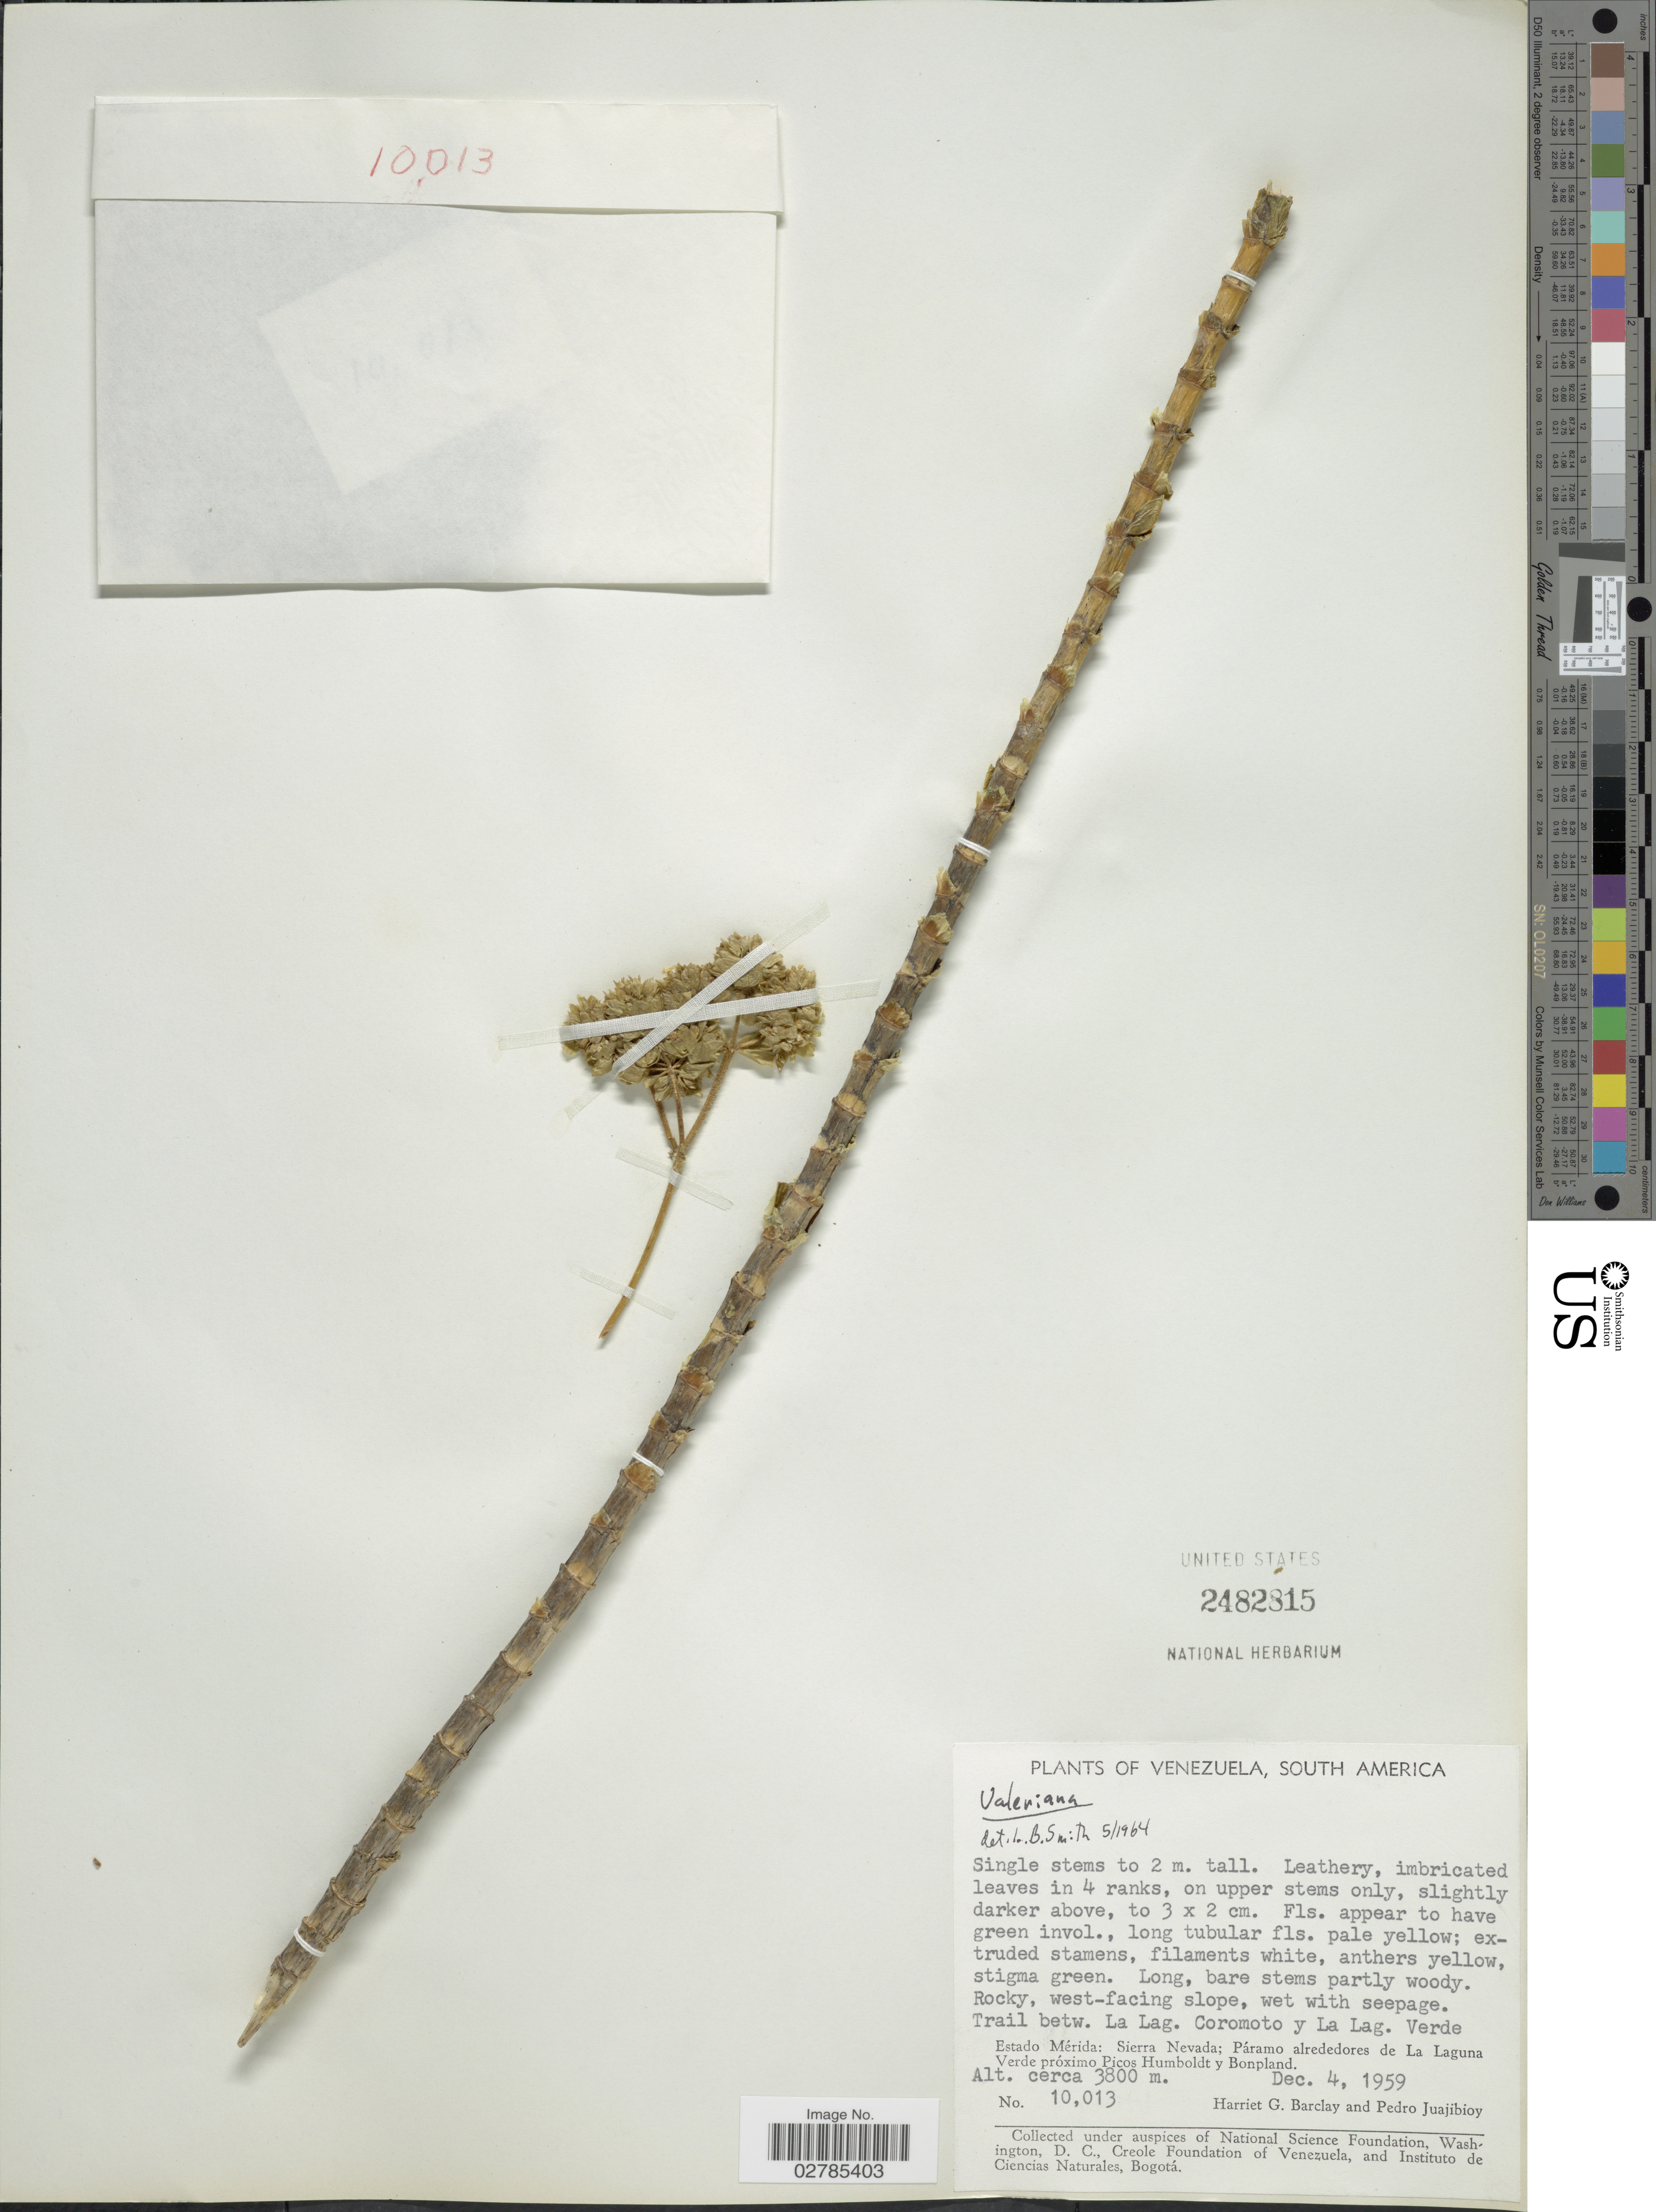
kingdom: Plantae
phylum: Tracheophyta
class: Magnoliopsida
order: Dipsacales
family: Caprifoliaceae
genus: Valeriana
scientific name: Valeriana spicata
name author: Briq.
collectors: H. G. Barclay & P. Juajibioy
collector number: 10013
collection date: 1959-12-04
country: Venezuela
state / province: Mérida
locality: Trail betw. La Lag. Coromoto y La Lag. Verde. Estado Mérida: Sierra Nevada; Páramo alrededores de La Laguna Verde próximo Picos Humboldt y Bonpland.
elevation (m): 3800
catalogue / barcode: US 2482815